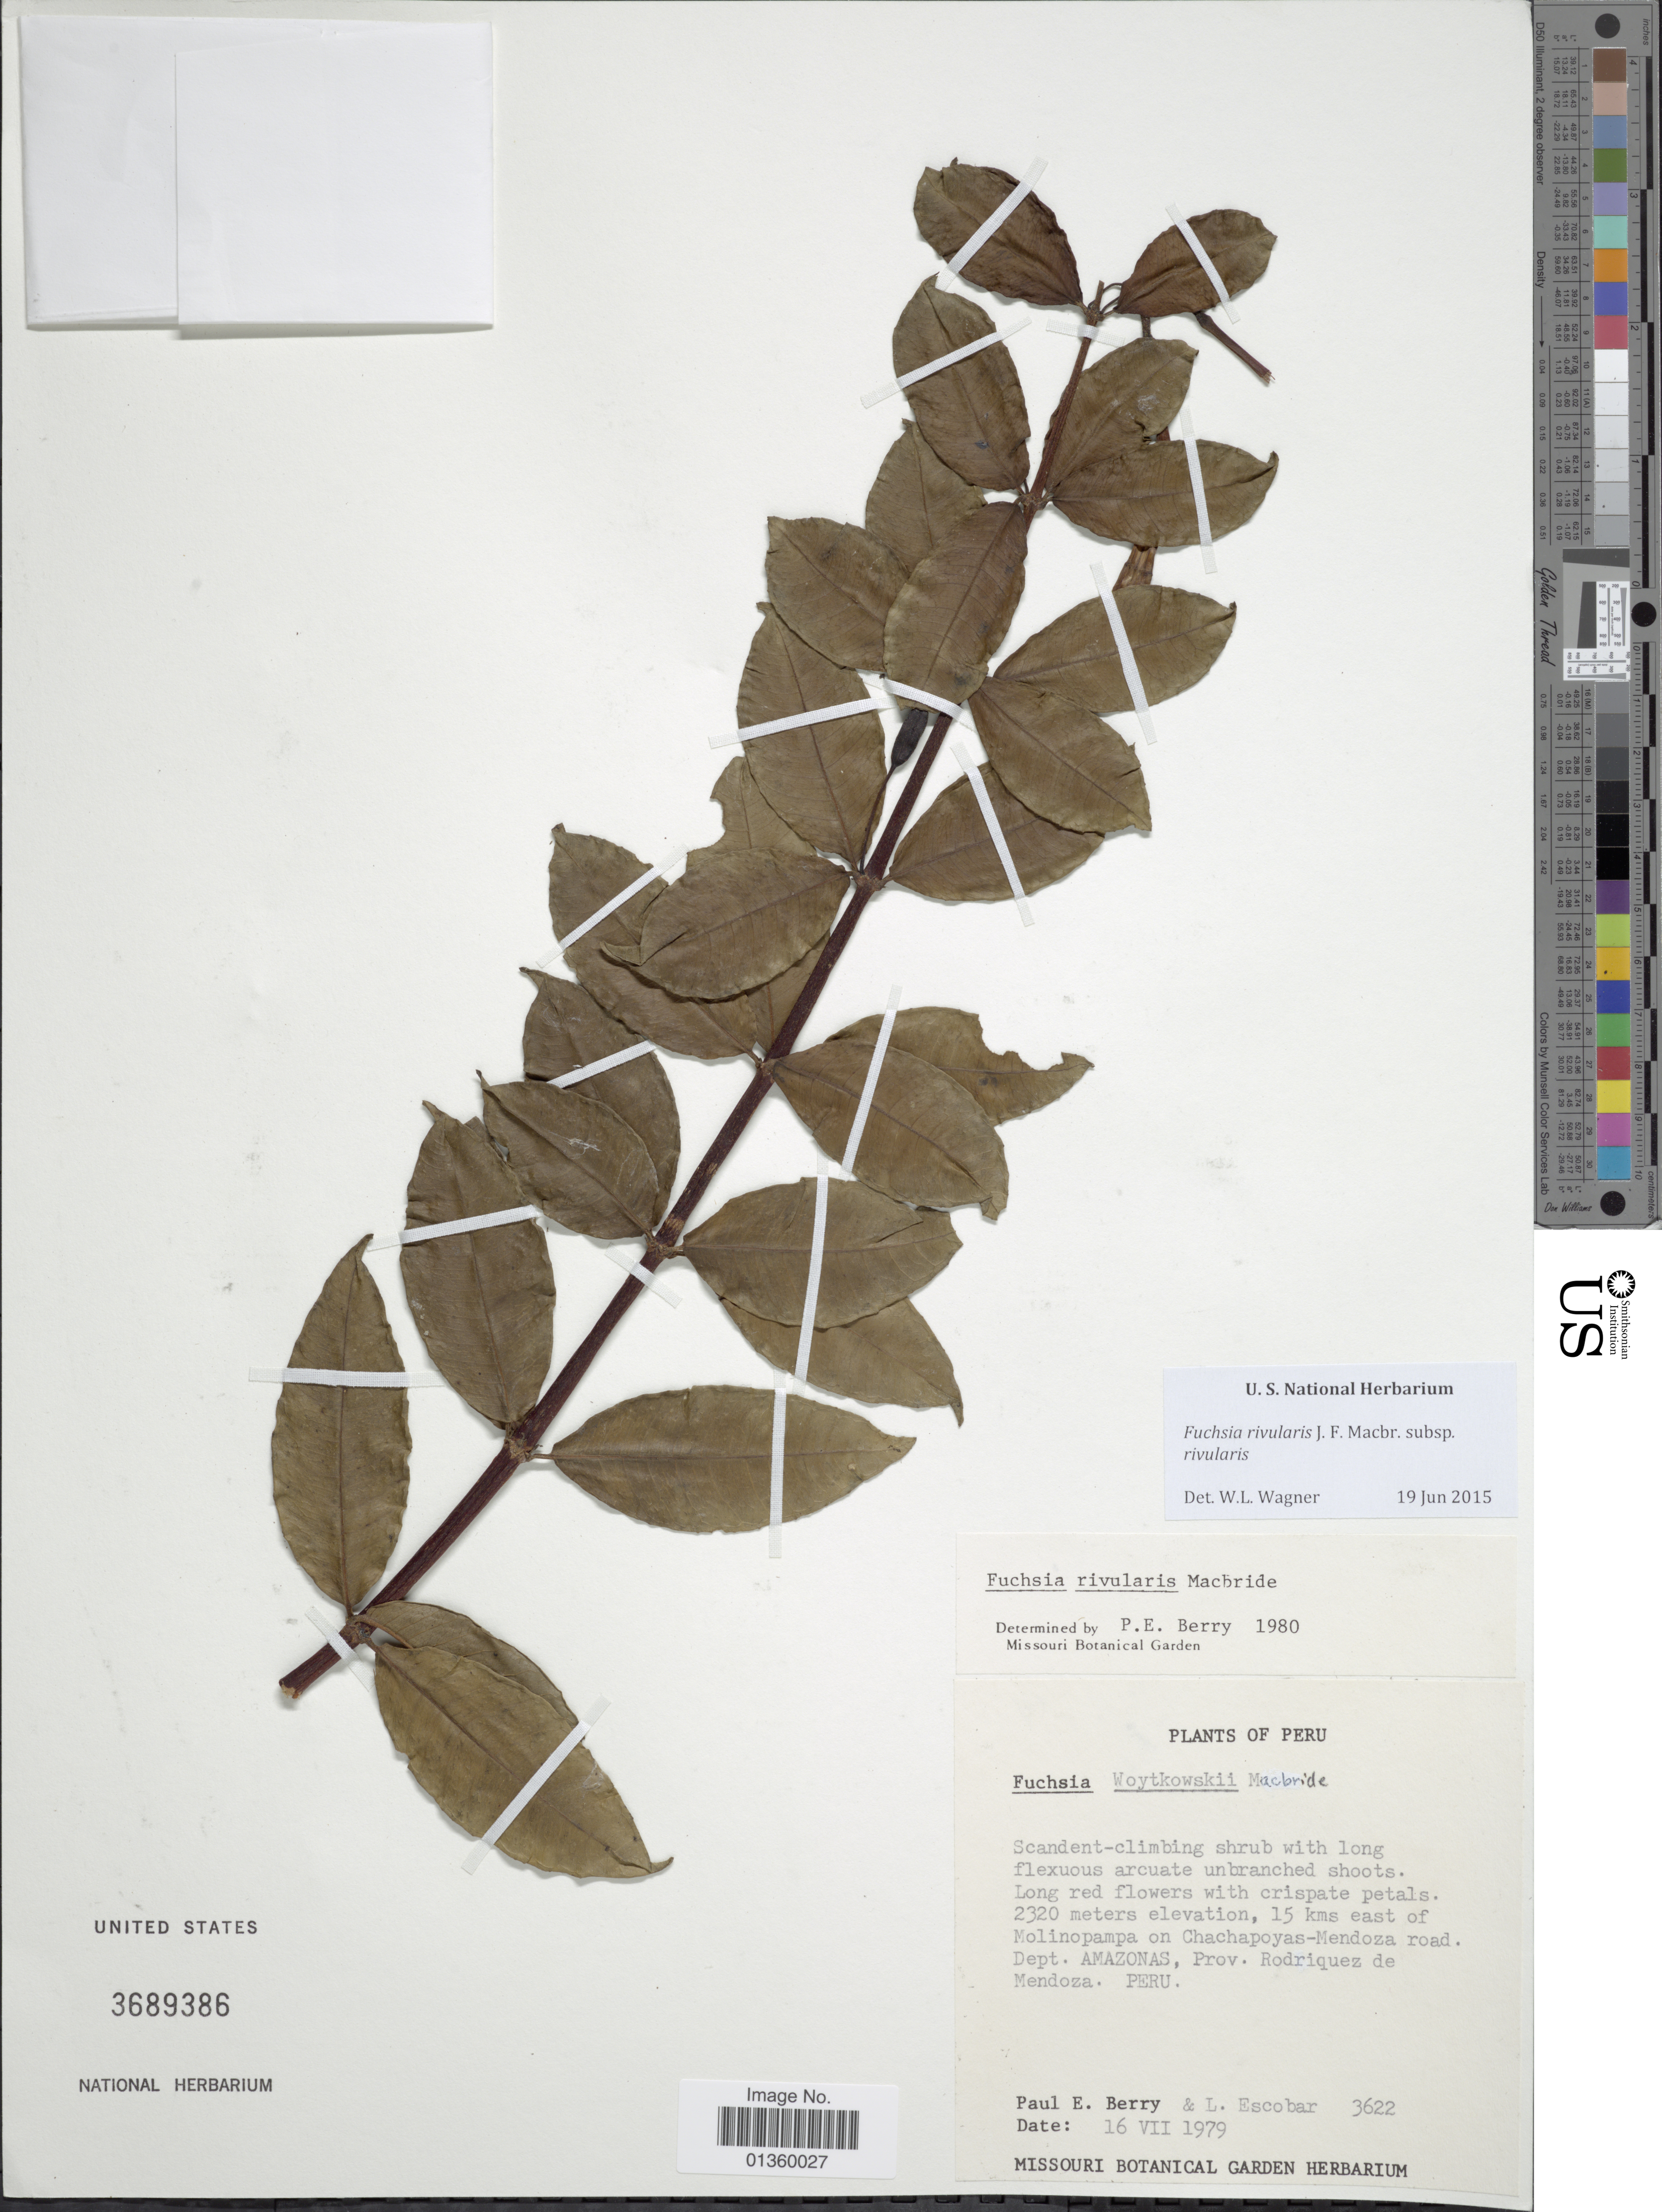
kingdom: Plantae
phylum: Tracheophyta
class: Magnoliopsida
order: Myrtales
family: Onagraceae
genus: Fuchsia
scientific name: Fuchsia rivularis subsp. rivularis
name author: J.F. Macbr.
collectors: P. E. Berry & L. Escobar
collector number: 3622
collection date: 1979-07-16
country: Peru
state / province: Amazonas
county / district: Rodríguez de Mendoza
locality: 15 kms E of Molinapampa on Chachapoyas-Mendoza road,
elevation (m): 2320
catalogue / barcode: US 3689386